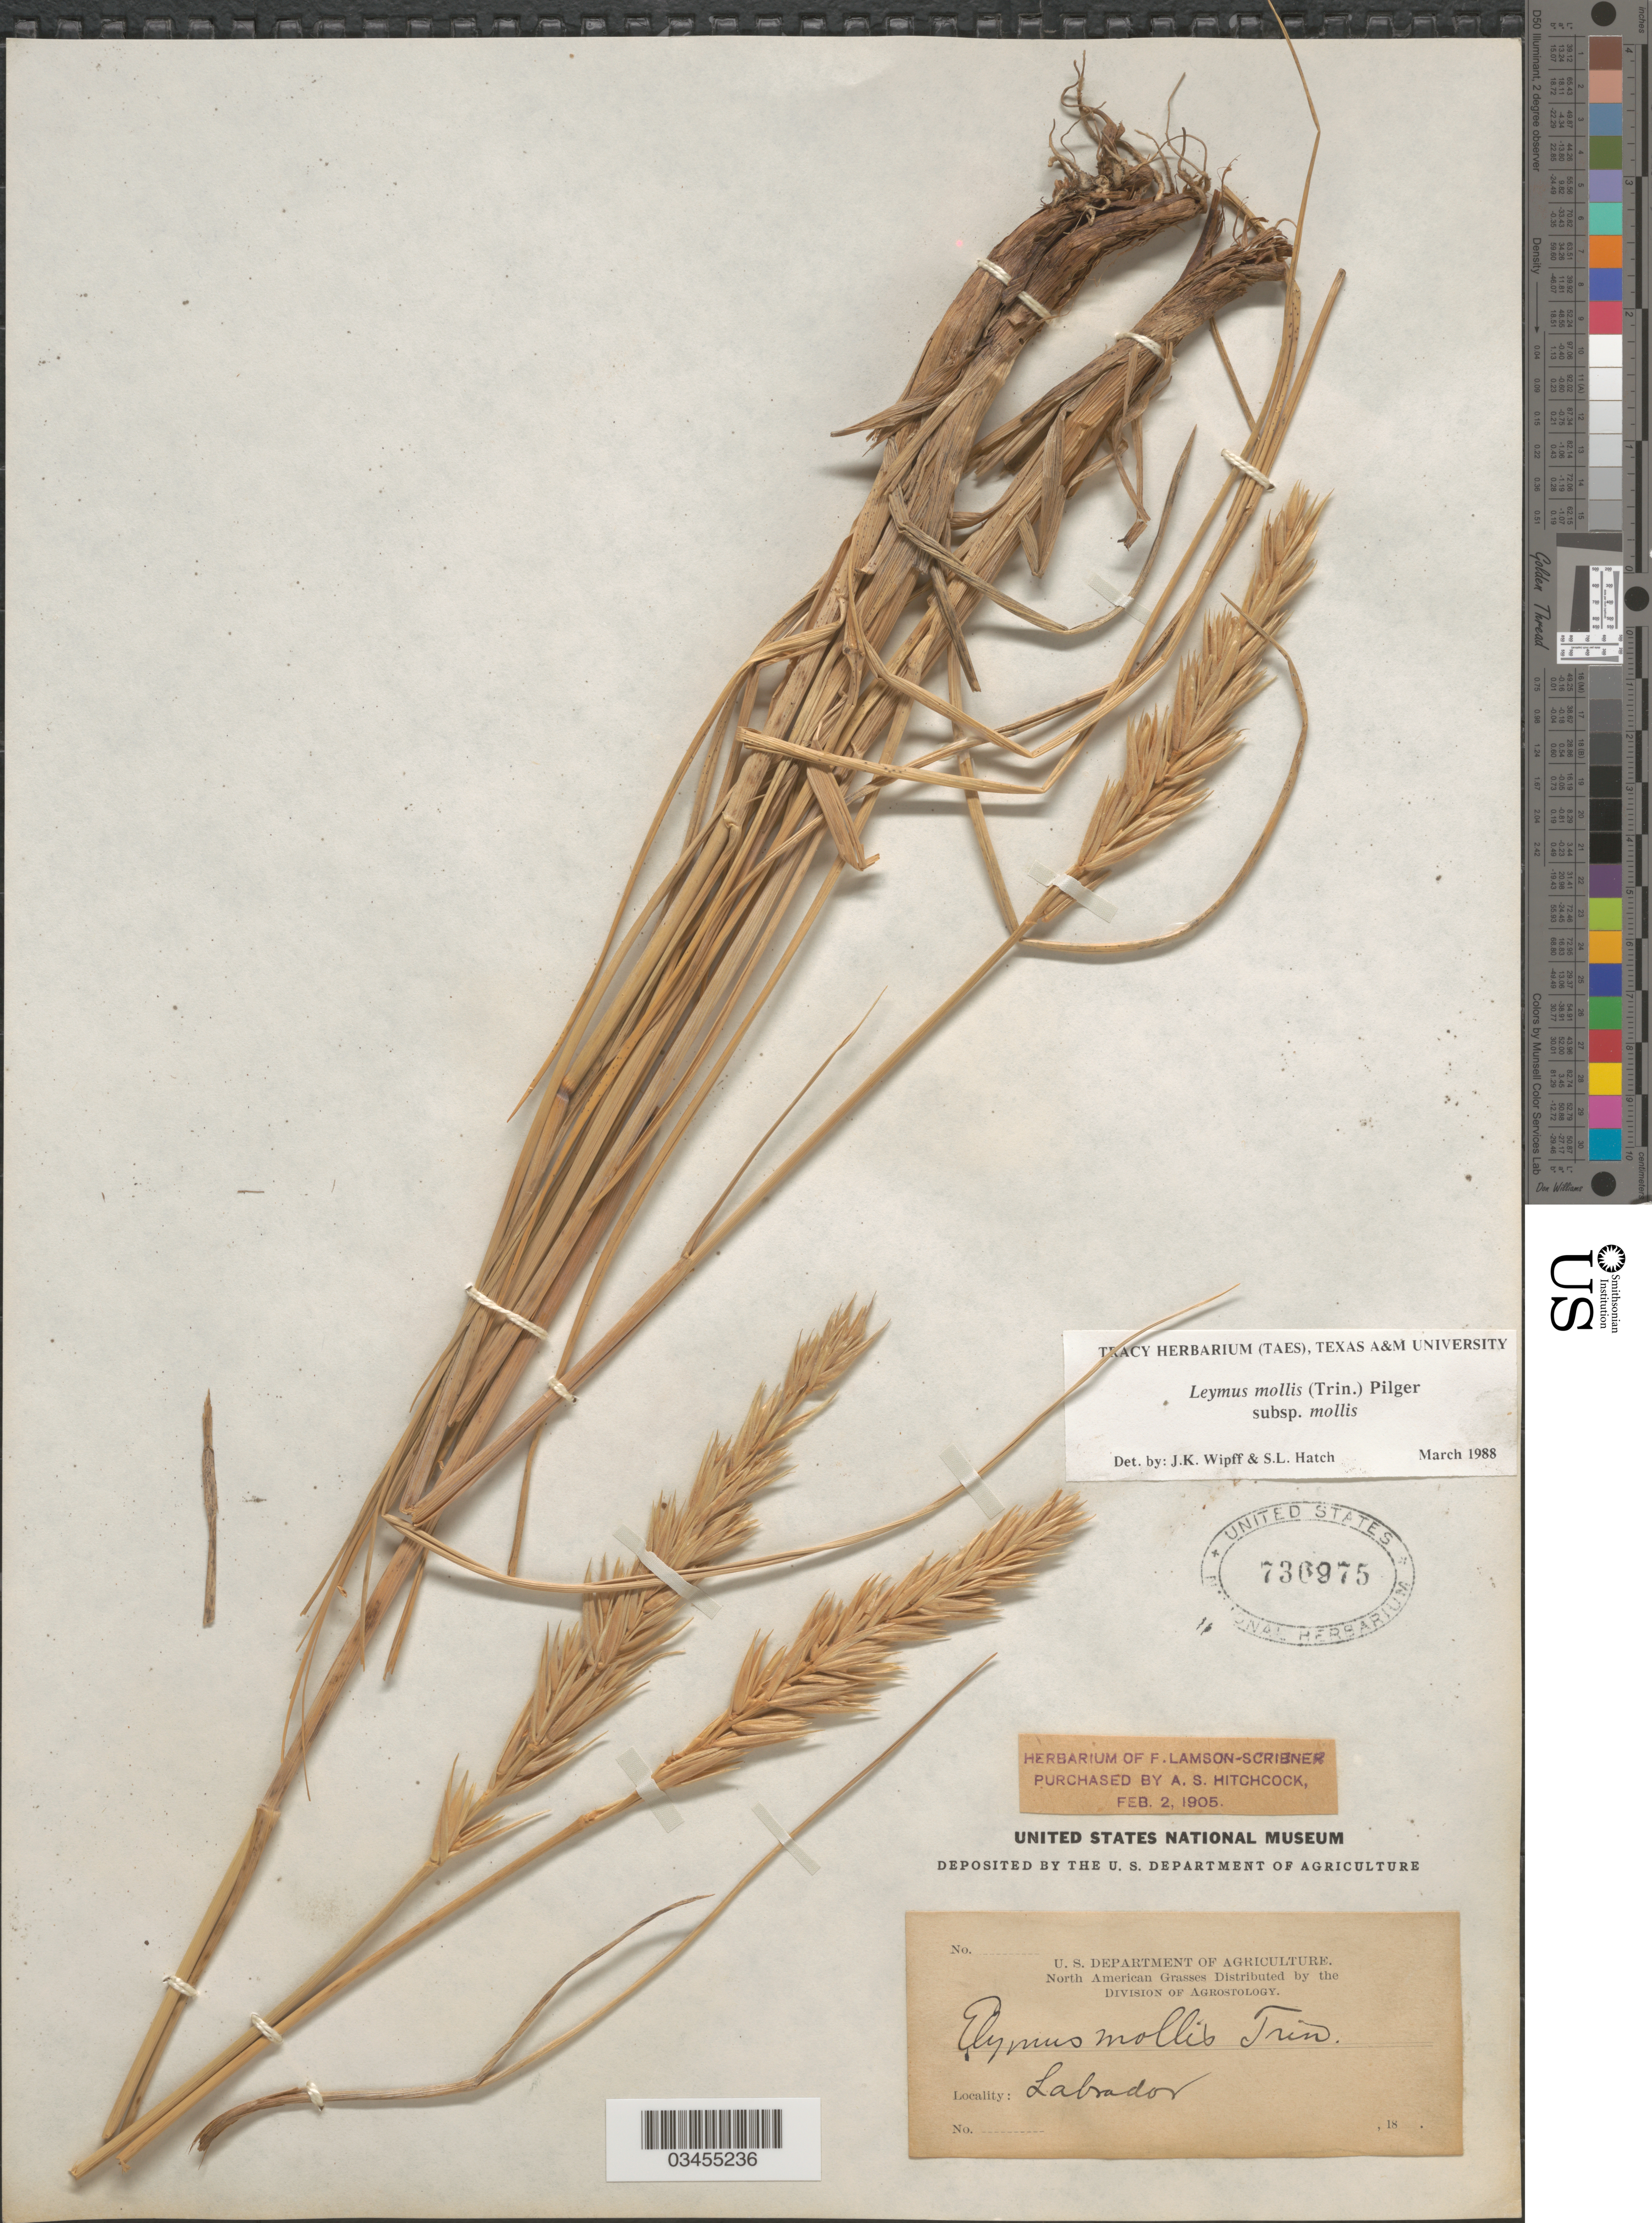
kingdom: Plantae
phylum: Tracheophyta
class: Liliopsida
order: Poales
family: Poaceae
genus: Leymus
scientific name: Leymus mollis subsp. mollis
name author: (Trin.) Pilg.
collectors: ex herb. F. Lamson Scribner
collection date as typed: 18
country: Canada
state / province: Newfoundland and Labrador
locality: Labrador.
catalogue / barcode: US 730975